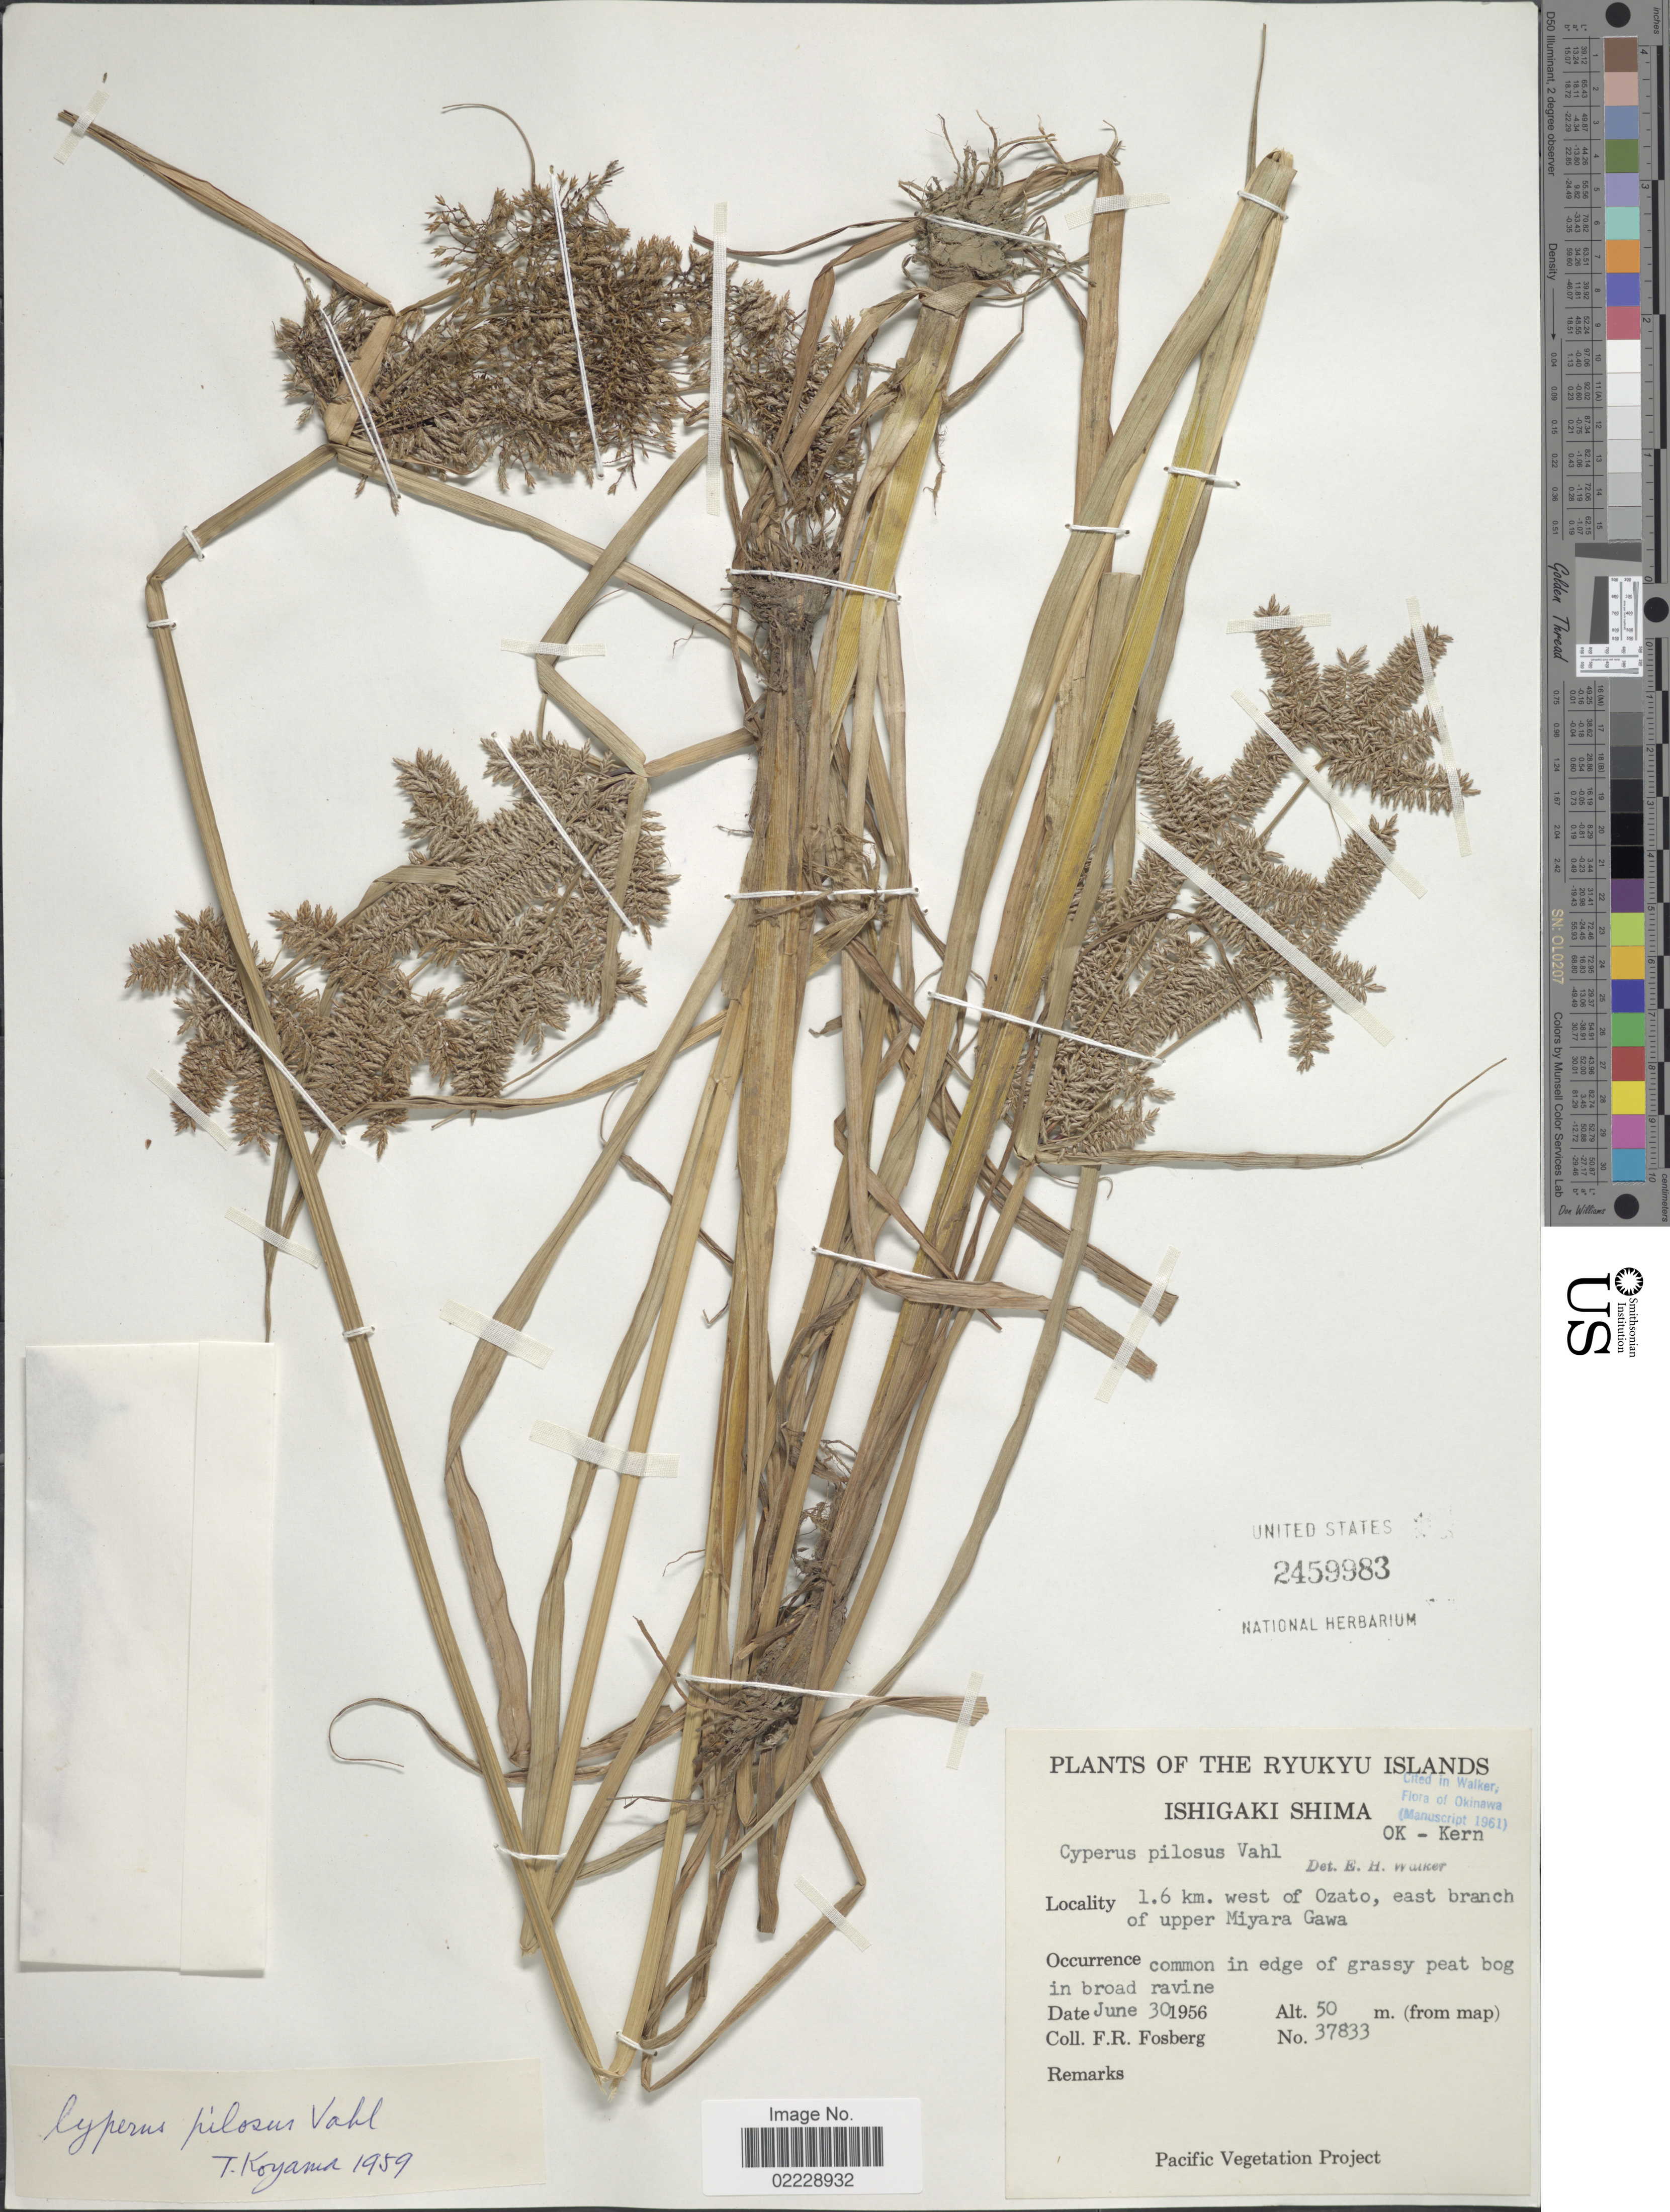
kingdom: Plantae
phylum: Tracheophyta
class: Liliopsida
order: Poales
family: Cyperaceae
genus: Cyperus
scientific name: Cyperus pilosus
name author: Vahl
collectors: F. R. Fosberg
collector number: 37833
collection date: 1956-06-30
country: Japan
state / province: Okinawa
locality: Ryukyu Islands. Ishigaki Shima. 1.6 km. west of Ozato, east branch of upper Miyara Gawa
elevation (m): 50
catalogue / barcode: US 2459983